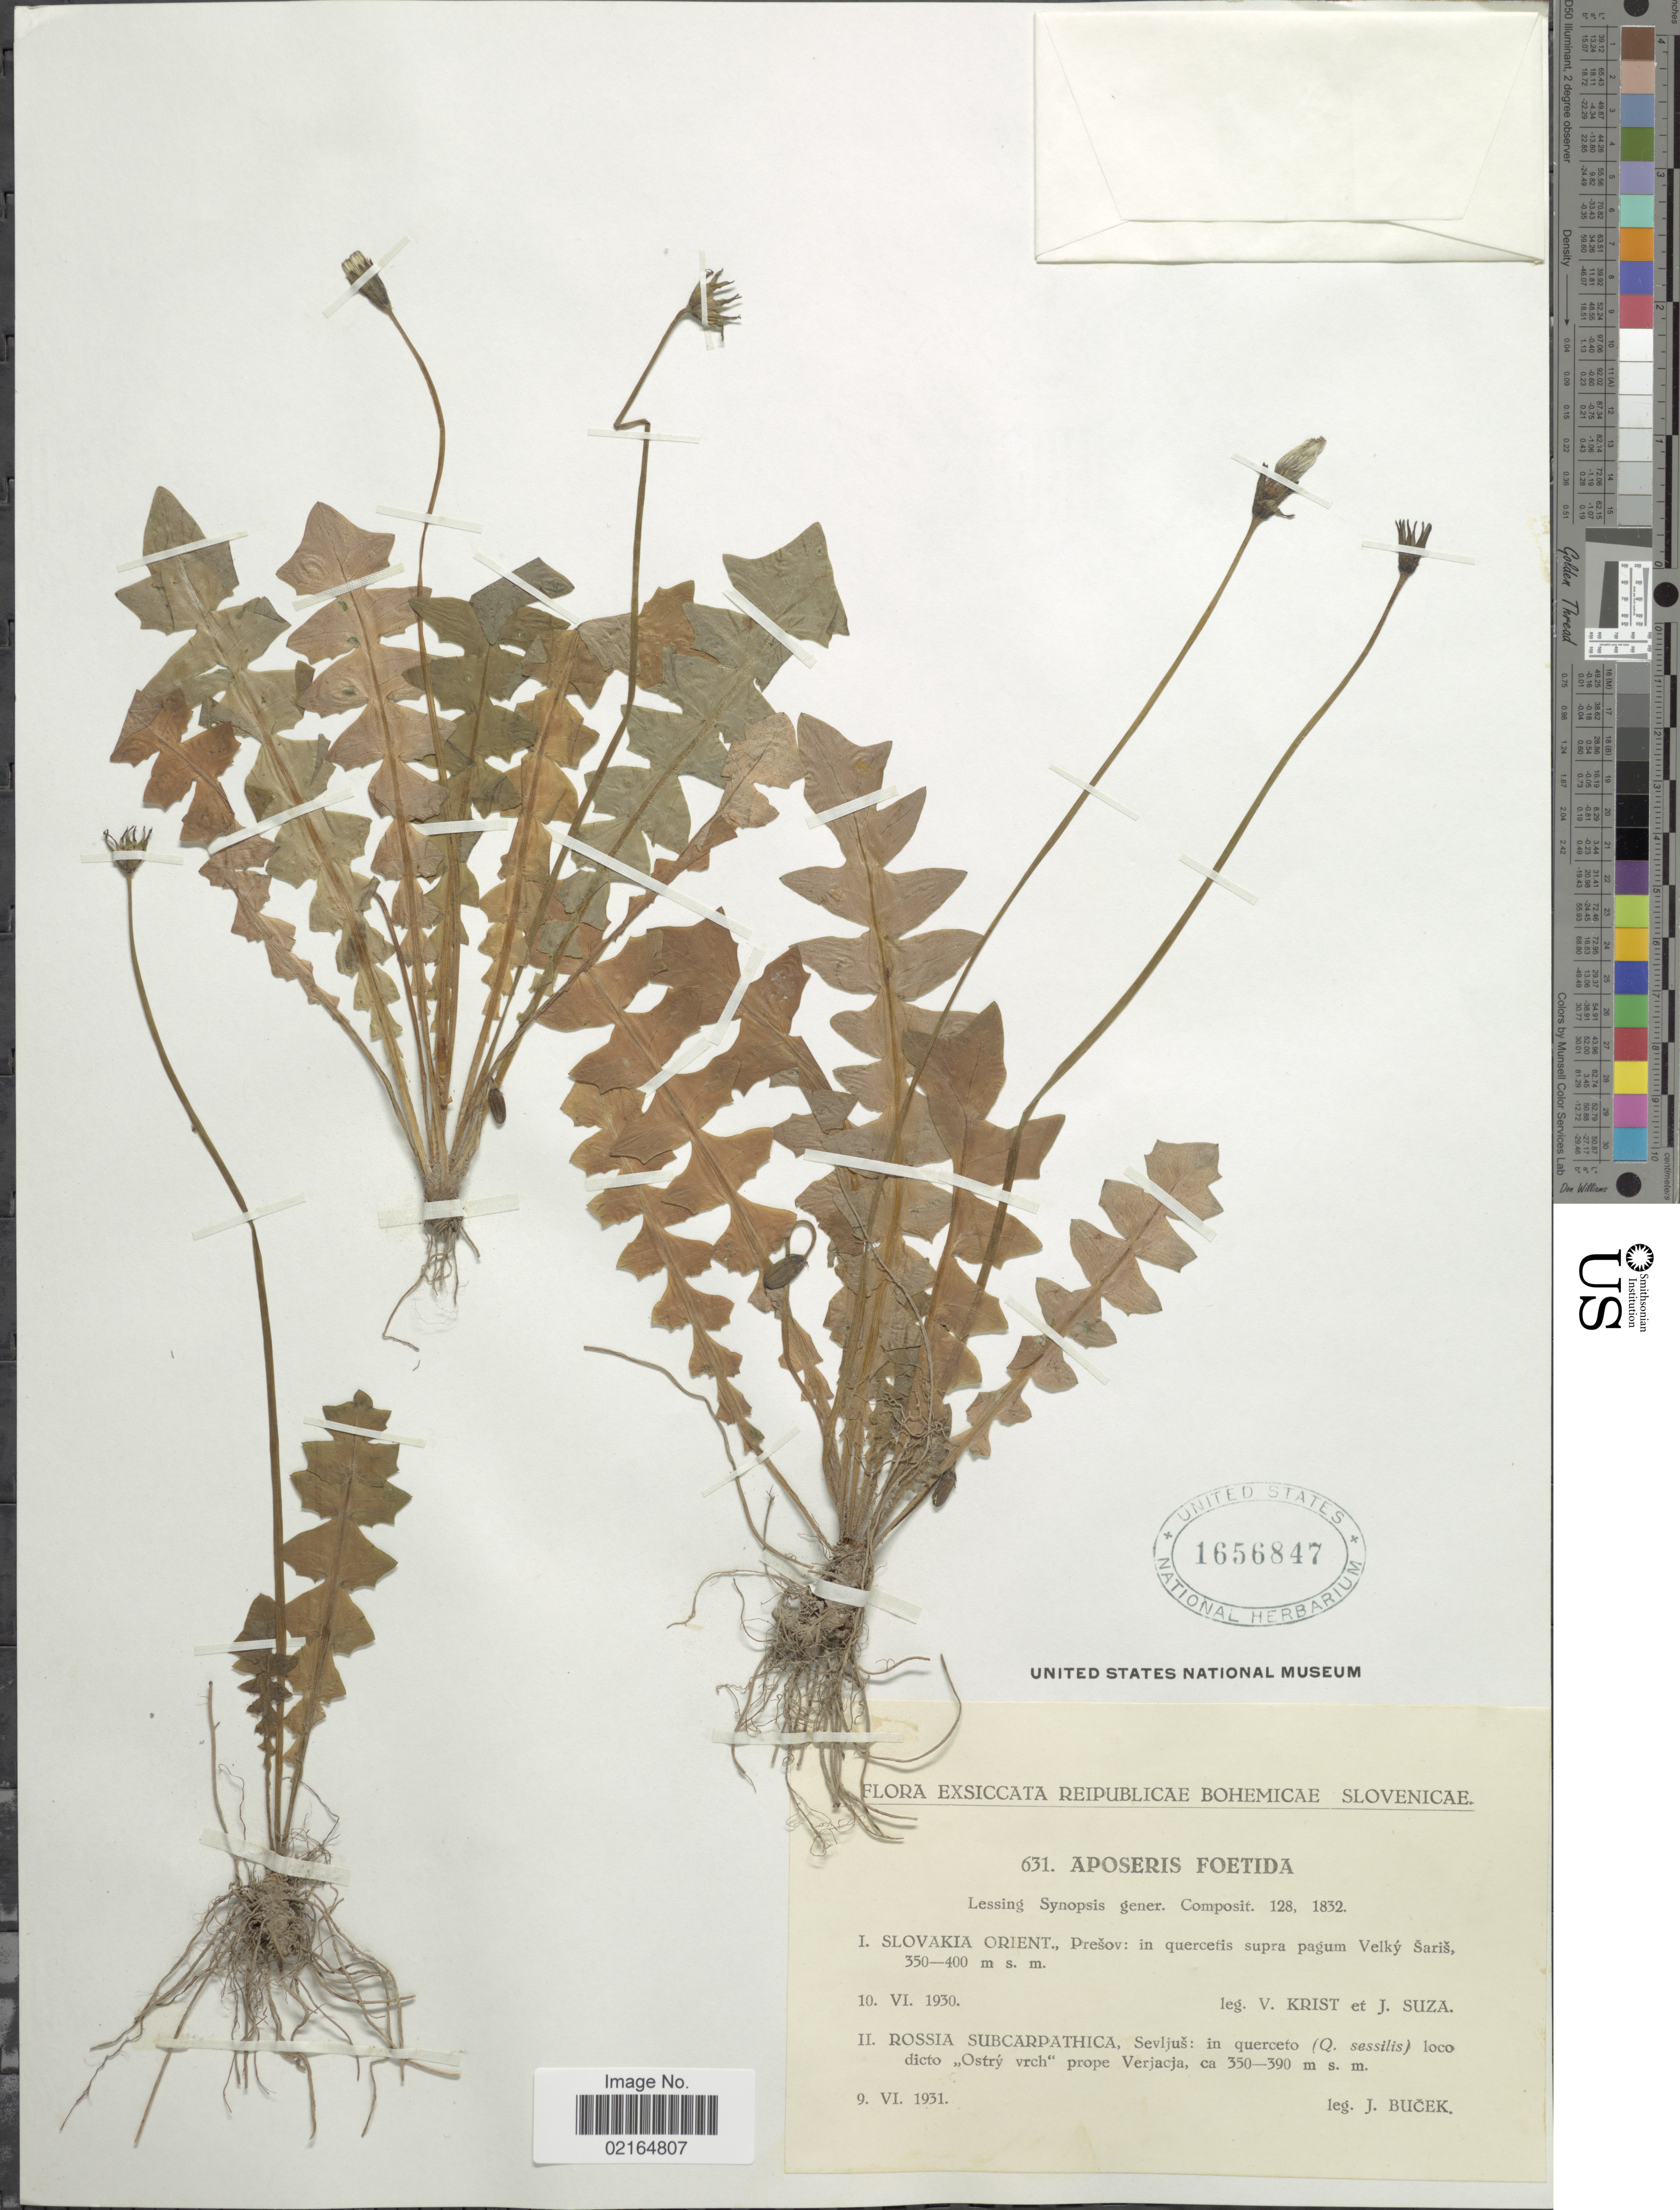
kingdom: Plantae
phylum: Tracheophyta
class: Magnoliopsida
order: Asterales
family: Asteraceae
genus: Aposeris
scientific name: Aposeris foetida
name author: (L.) Less.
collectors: J. Bucek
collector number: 631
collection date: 1931-06-09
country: Ukraine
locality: Reipublicae Bohemicae Slovenicae, Rossia Subcarpathica, Sevljus: in querceto loco dicto "Ostry vrch"prope Verjacja.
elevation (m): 350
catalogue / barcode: US 1656847-2